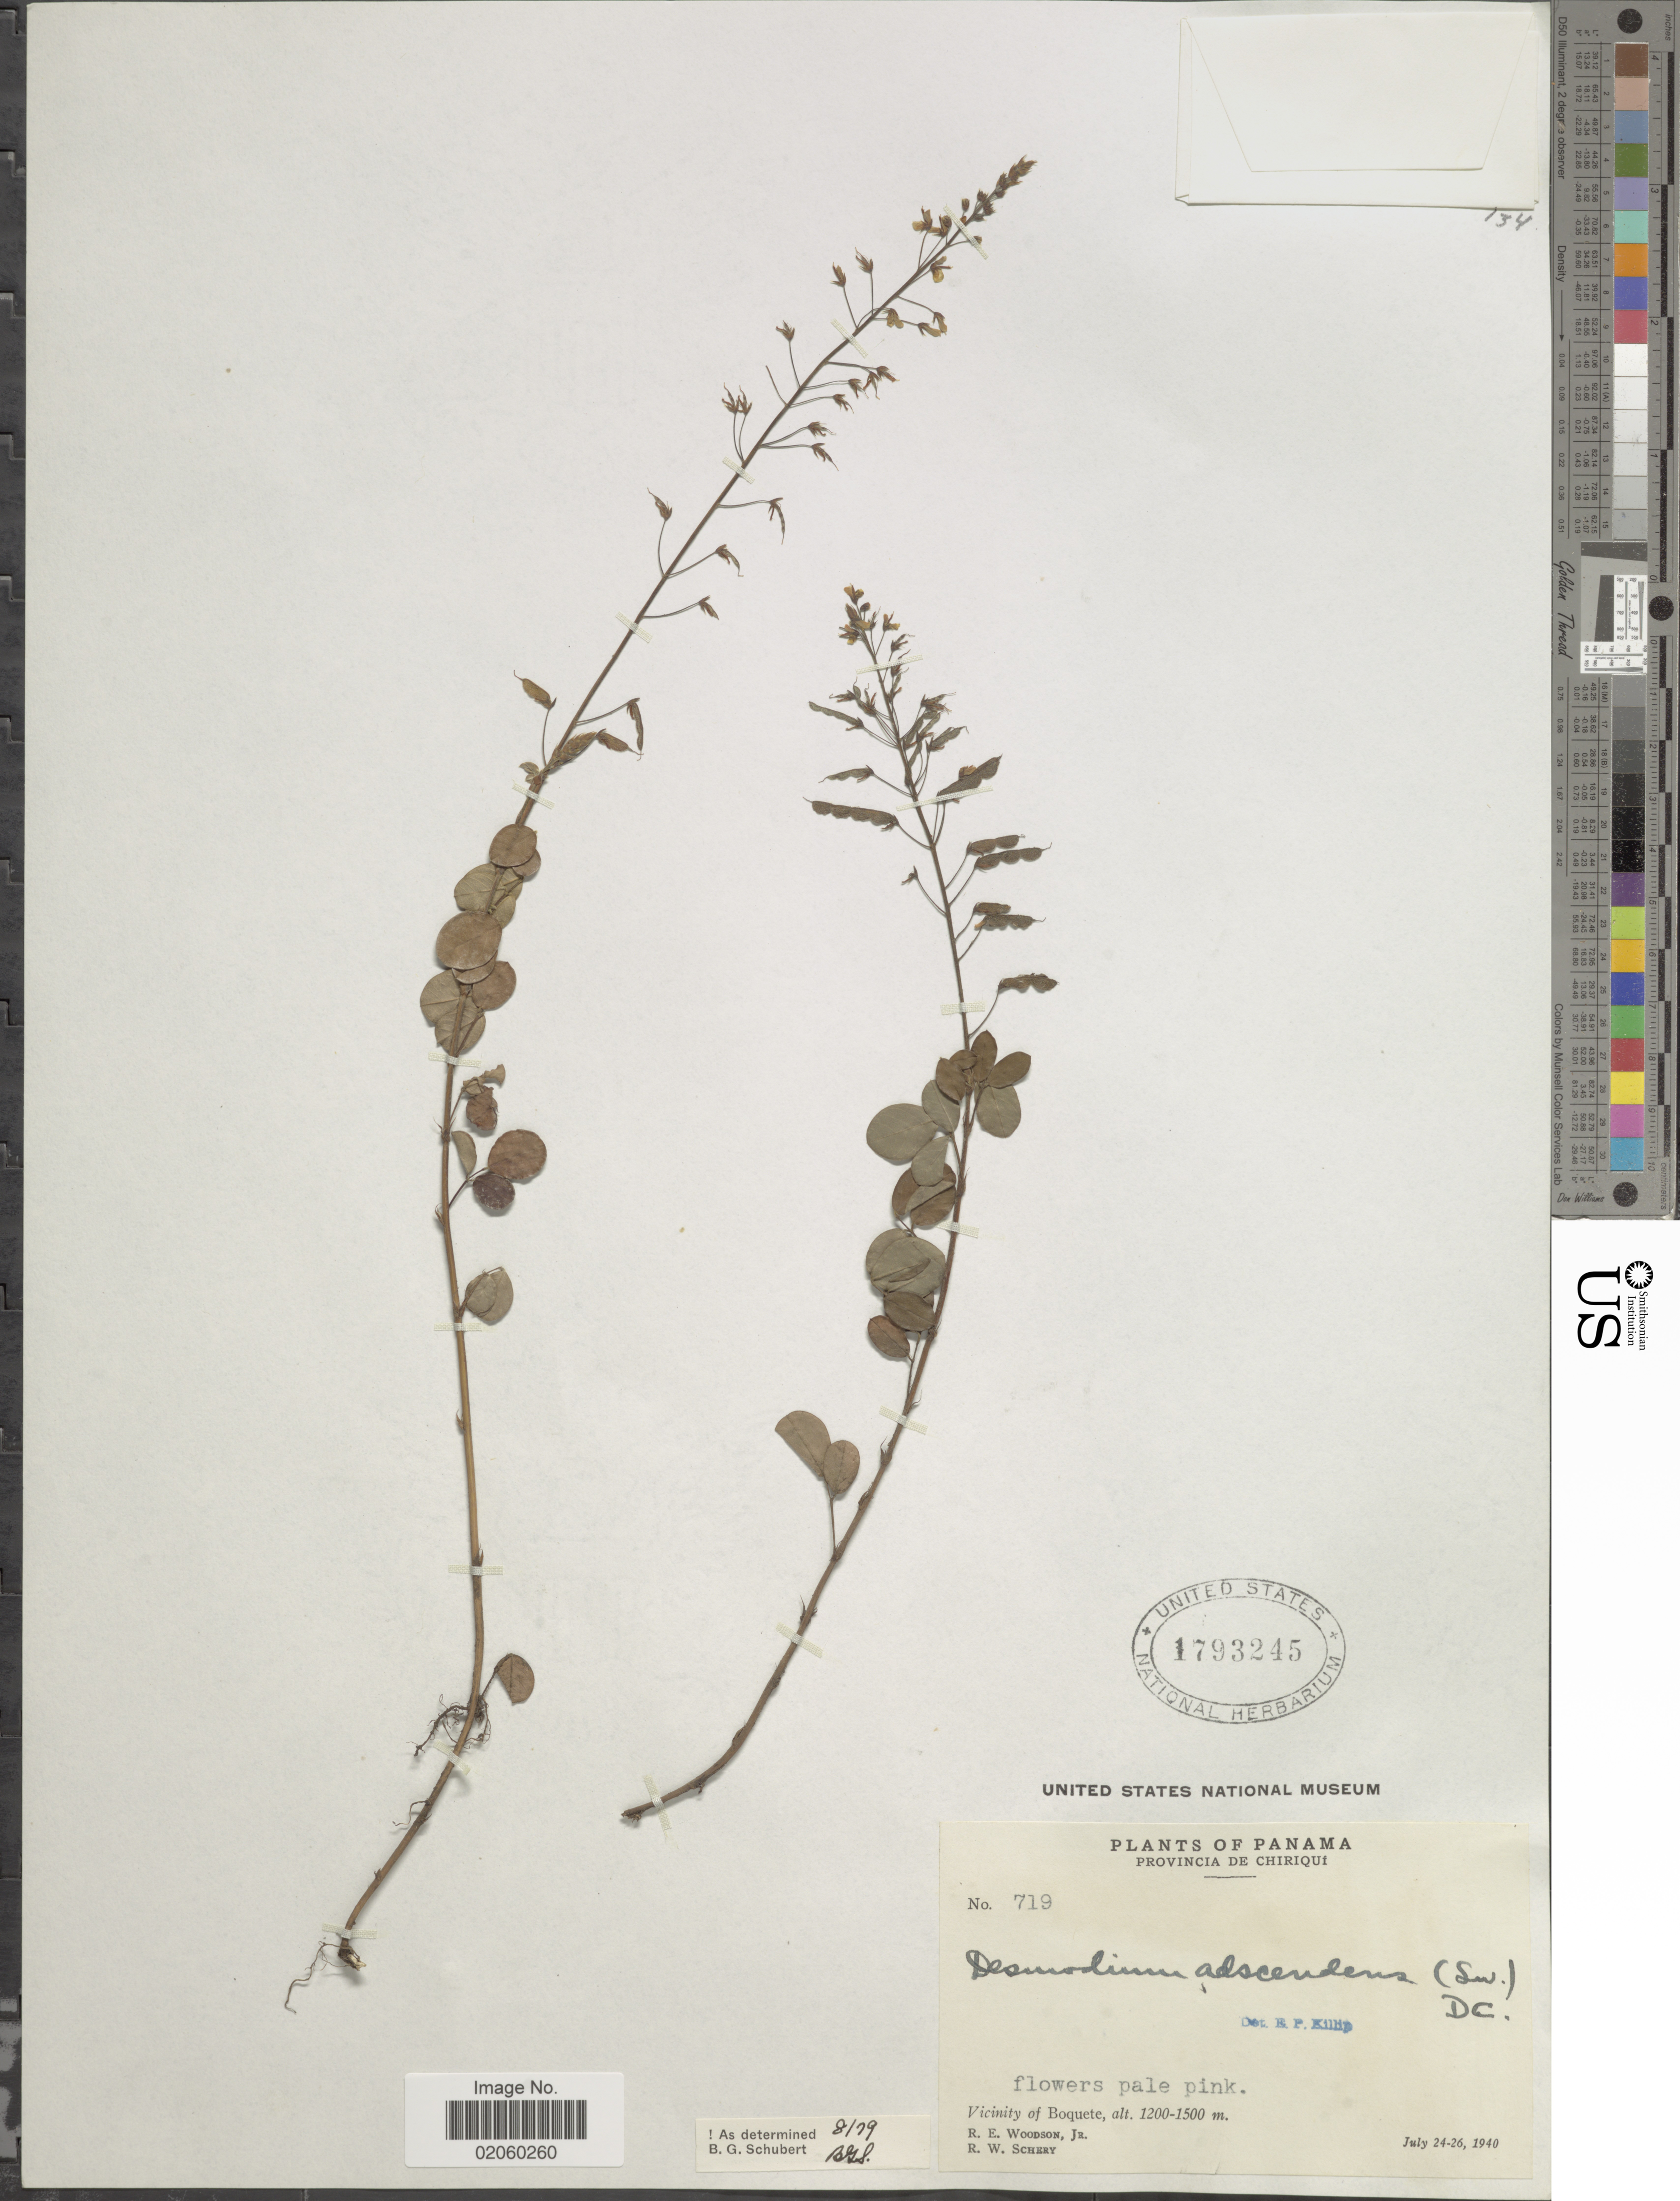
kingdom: Plantae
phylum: Tracheophyta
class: Magnoliopsida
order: Fabales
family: Fabaceae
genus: Grona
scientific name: Grona adscendens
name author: (Sw.) H. Ohashi & K. Ohashi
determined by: Strong, Mark T., (BOT), Smithsonian Institution - National Museum of Natural History (UNITED STATES)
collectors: R. E. Woodson & R. W. Schery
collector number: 719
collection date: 1940-07-24/1940-07-26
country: Panama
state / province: Chiriqui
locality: Vicinity of Boquete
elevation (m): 1200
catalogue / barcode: US 1793245